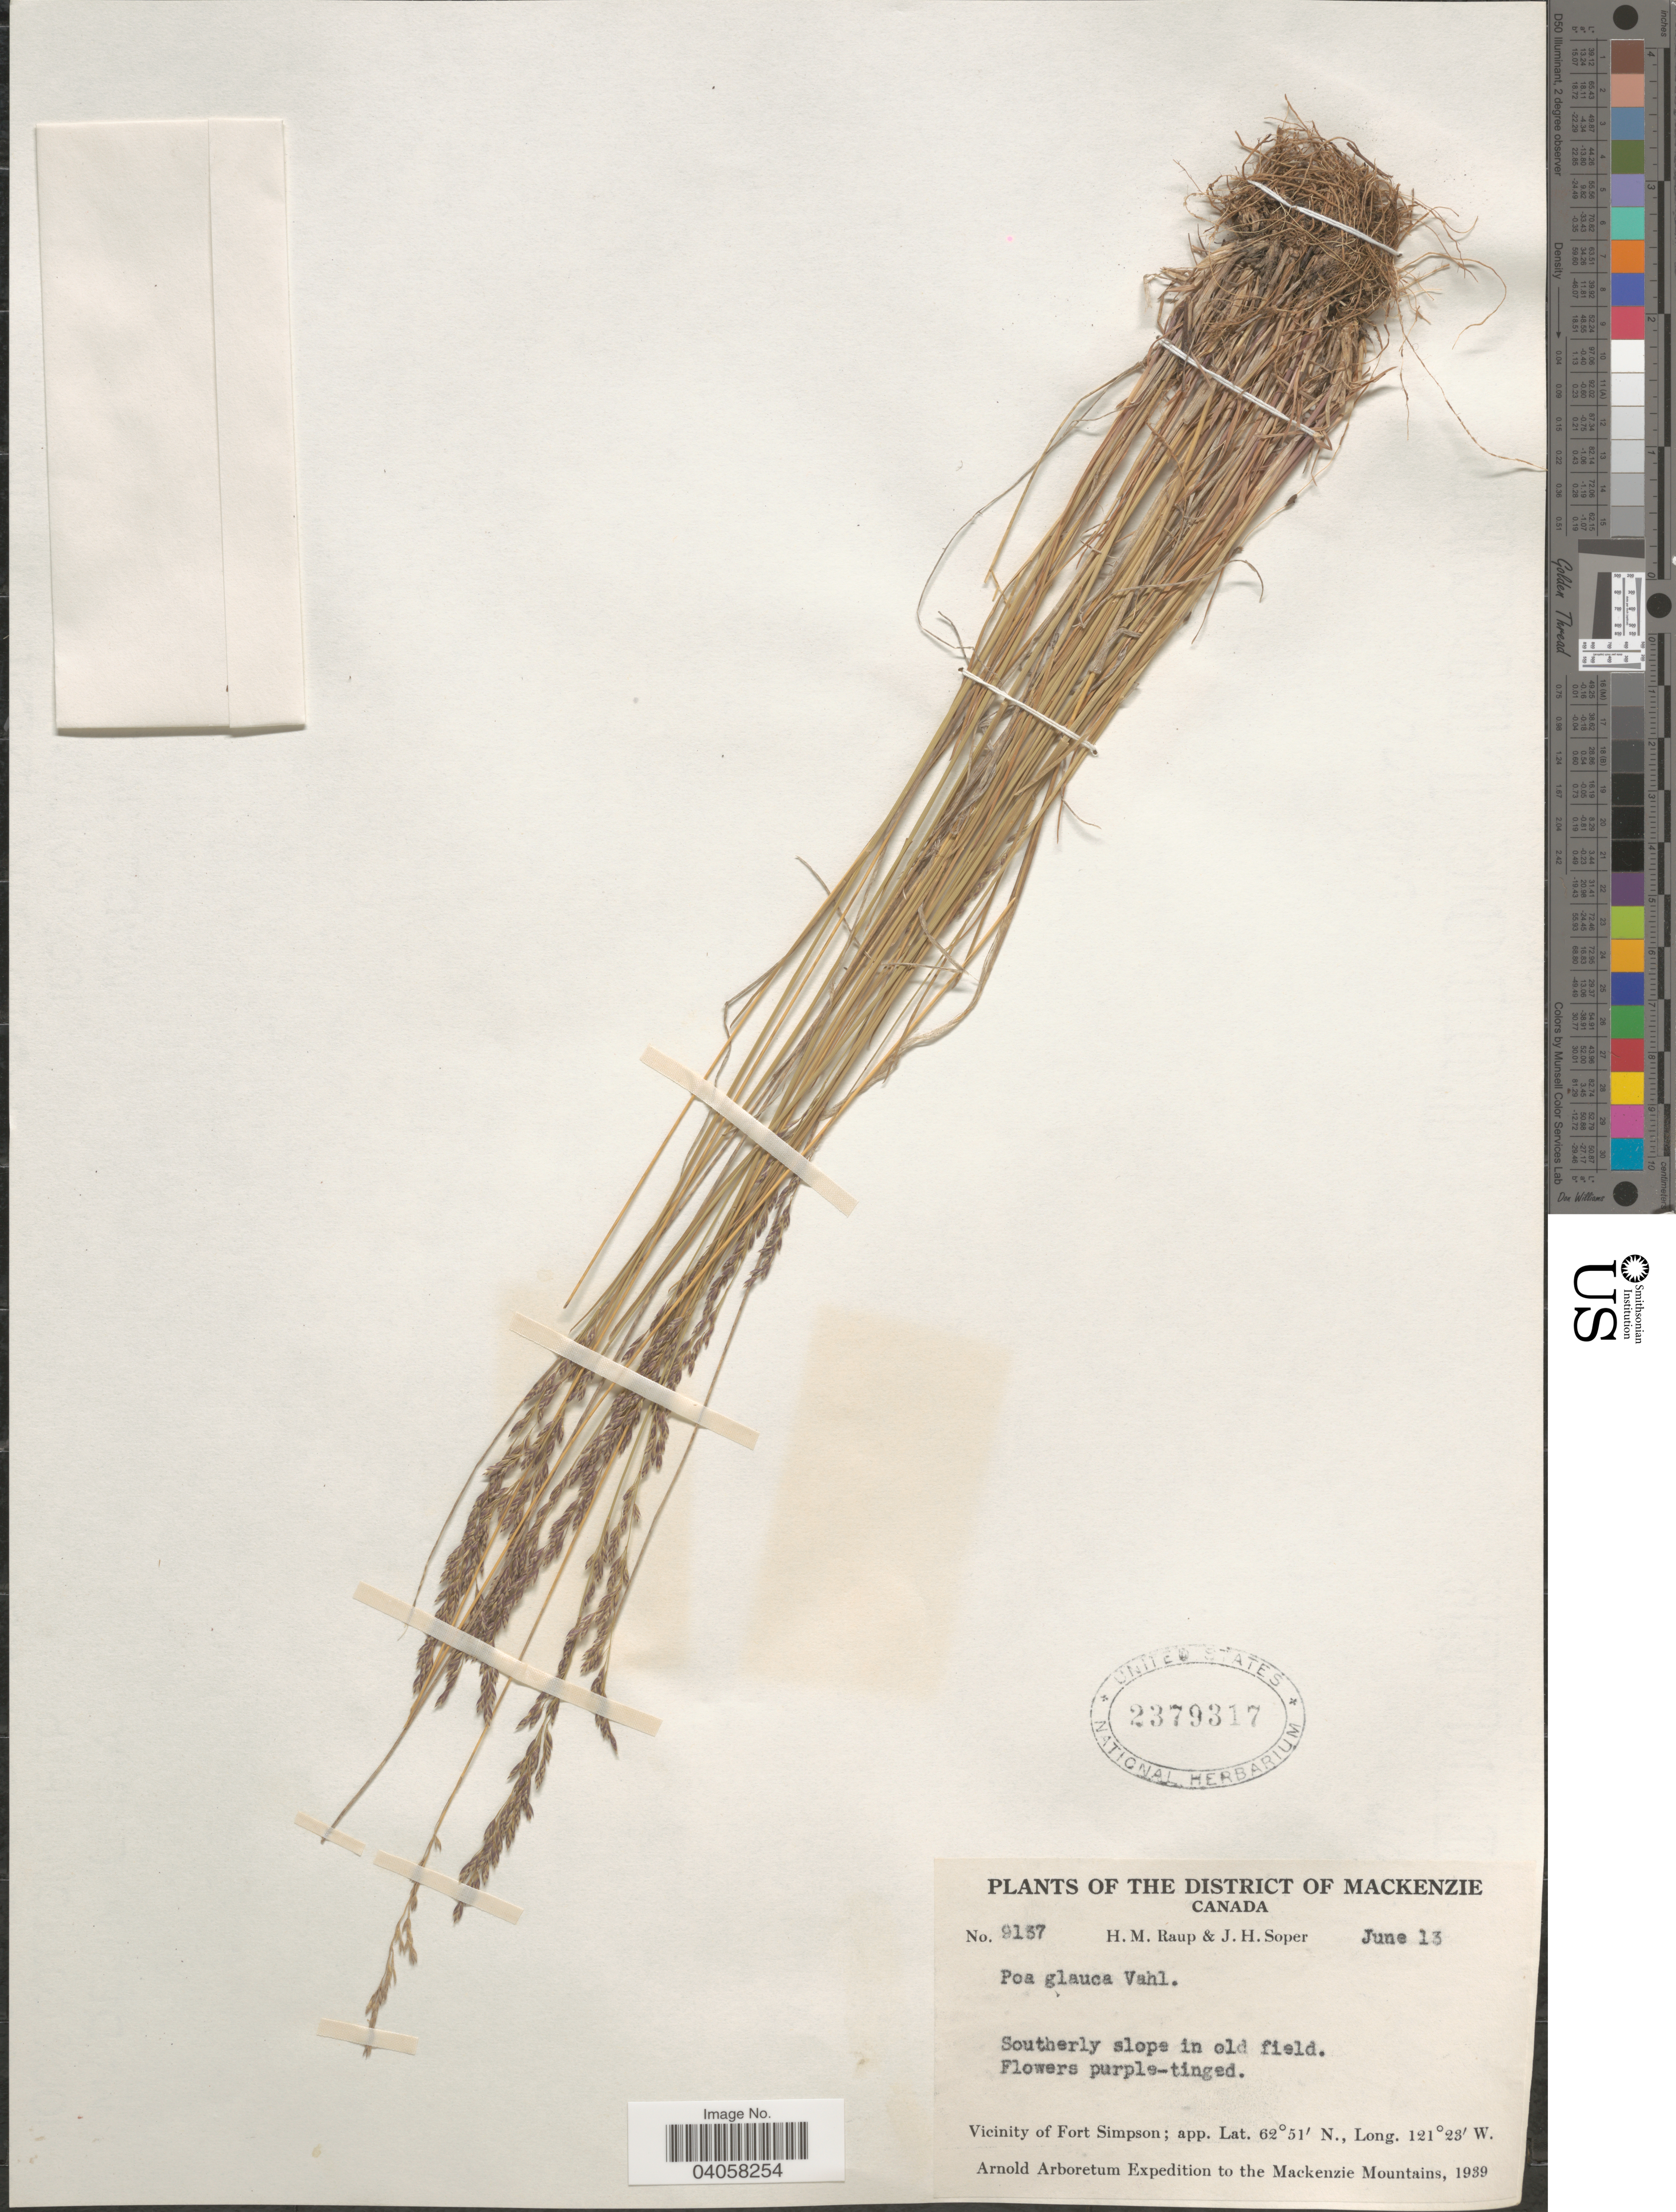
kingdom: Plantae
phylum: Tracheophyta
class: Liliopsida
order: Poales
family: Poaceae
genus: Poa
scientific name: Poa glauca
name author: Vahl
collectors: H. Raup & J. H. Soper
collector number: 9137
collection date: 1939-06-13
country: Canada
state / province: Northwest Territories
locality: District of Mackenzie. Southerly slope in old field. Vicinity of Fort Simpson. Mackenzie Mountains.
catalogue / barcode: US 2379317